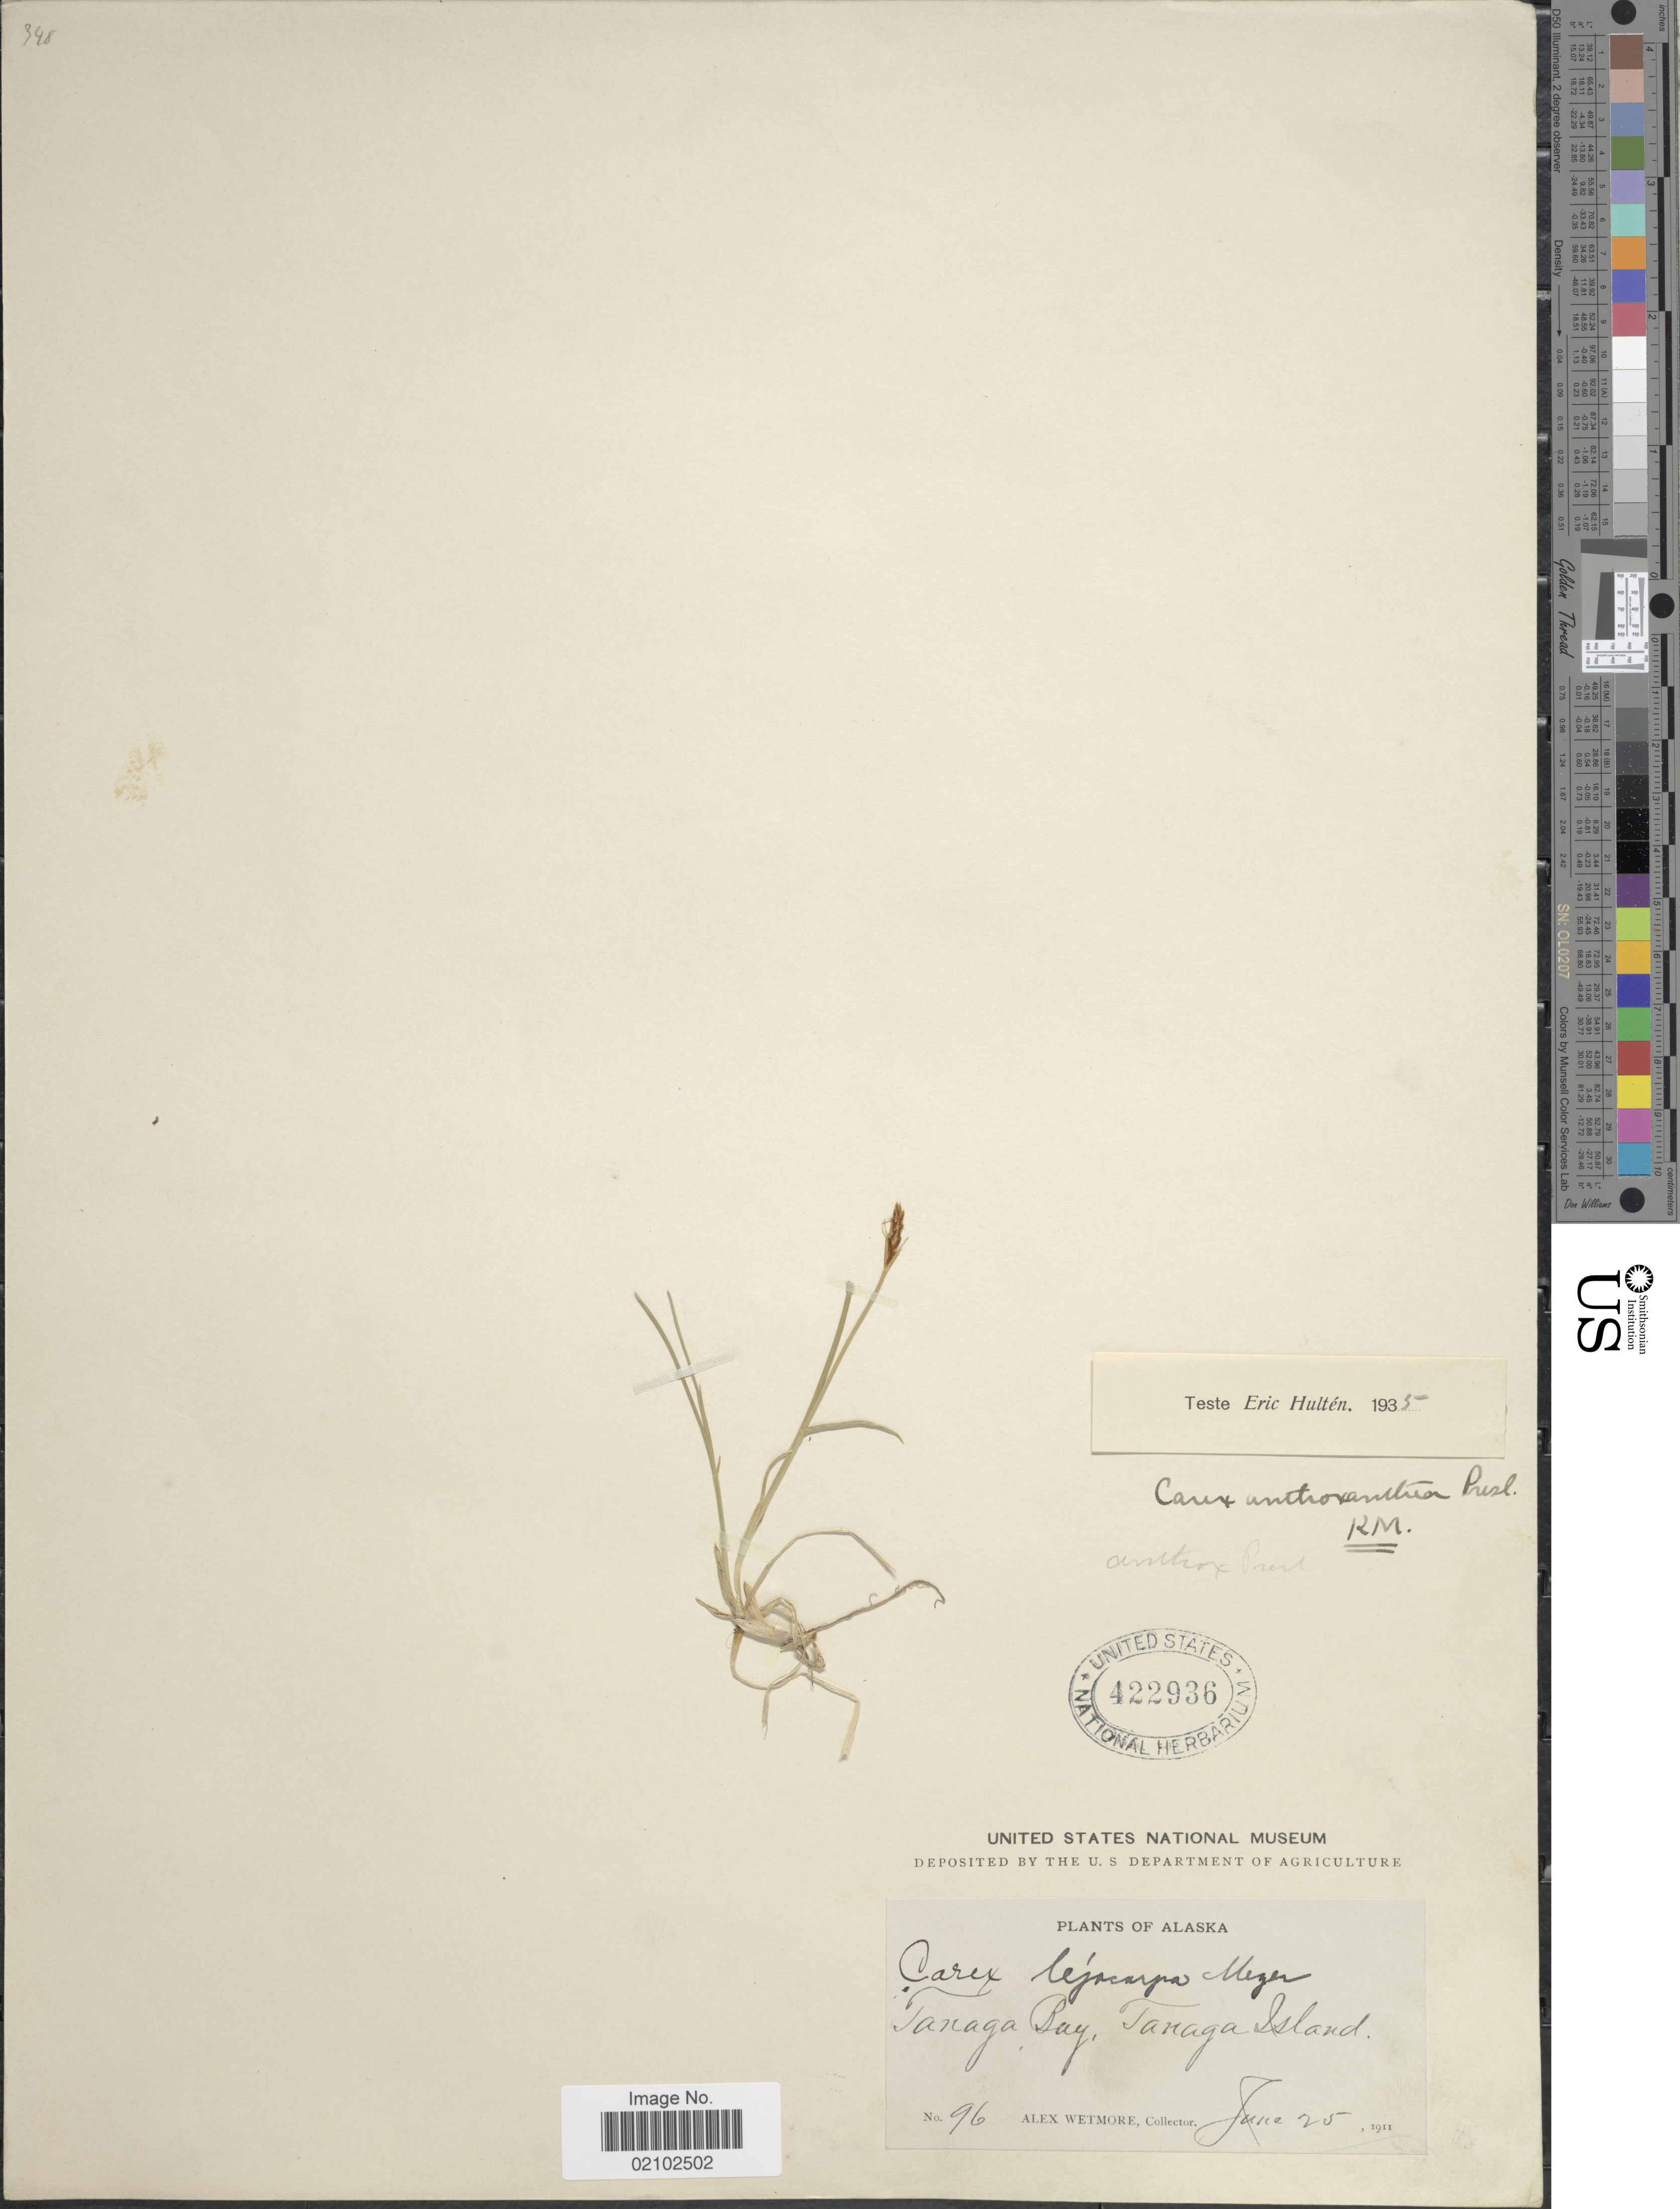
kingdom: Plantae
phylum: Tracheophyta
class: Liliopsida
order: Poales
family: Cyperaceae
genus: Carex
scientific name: Carex anthoxanthea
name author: J. Presl & C. Presl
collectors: A. Wetmore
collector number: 96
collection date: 1911-06-25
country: United States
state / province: Alaska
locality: Tanaga Bay, Tanaga Island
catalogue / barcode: US 422936